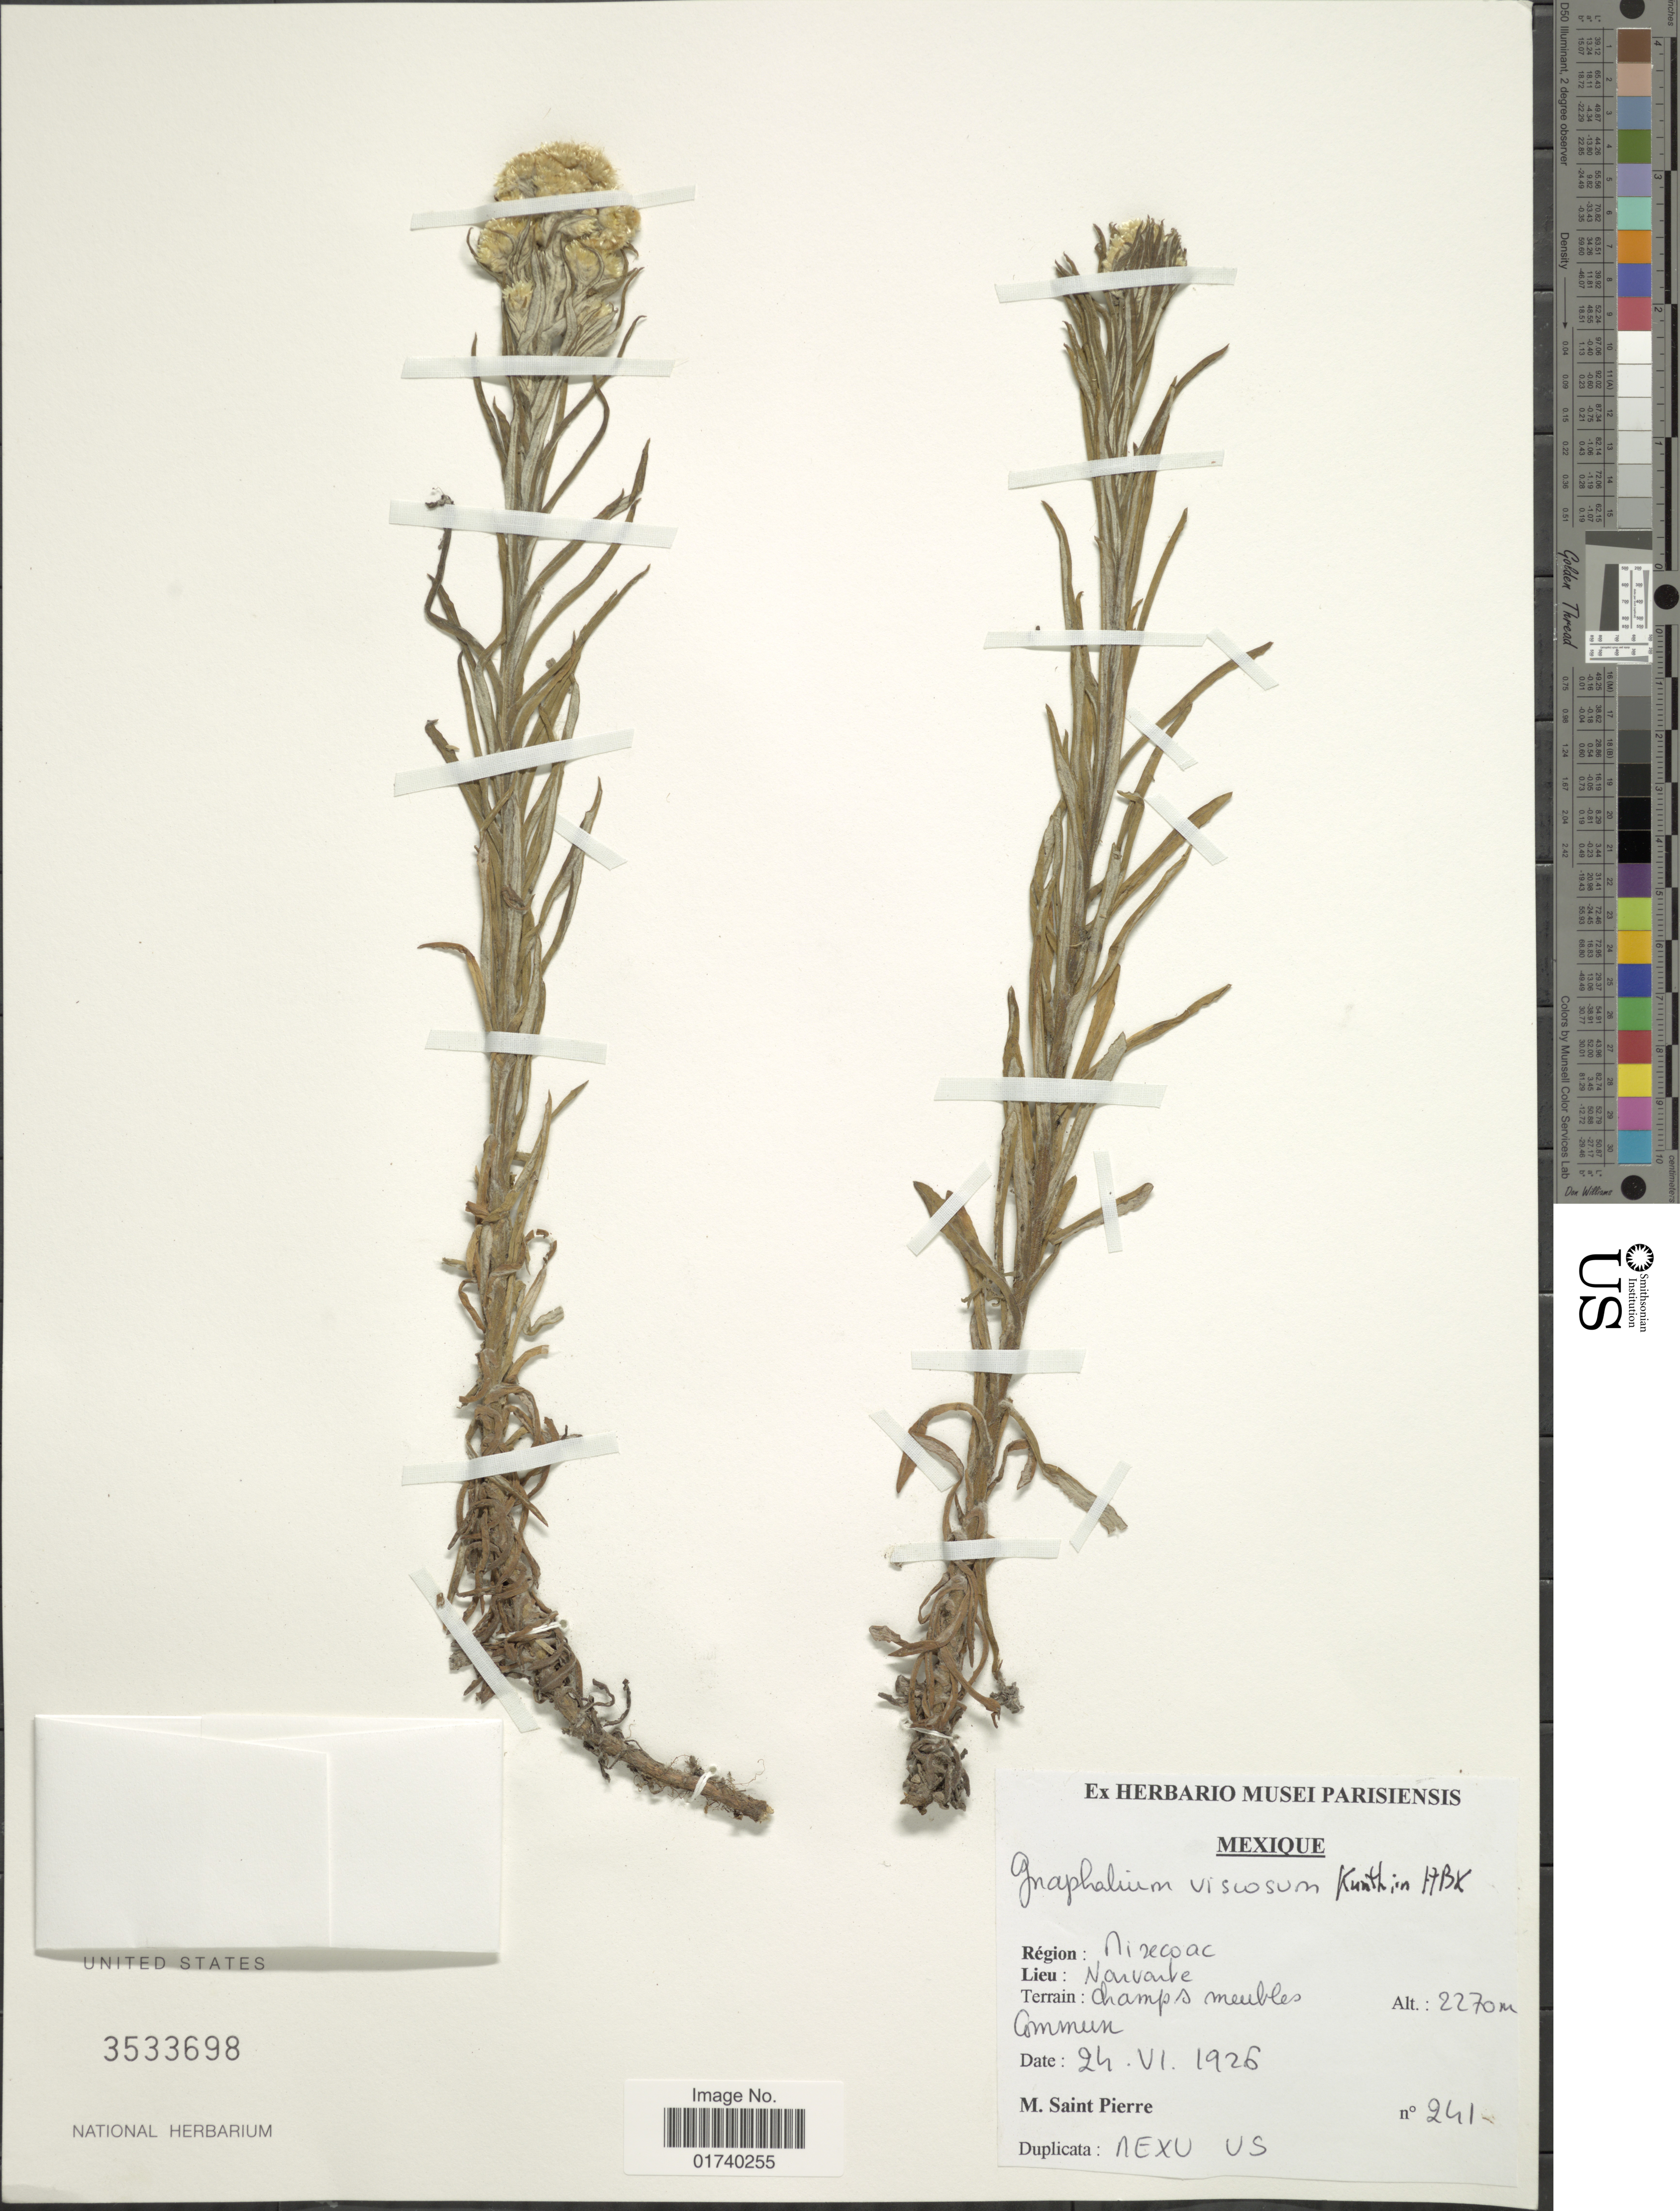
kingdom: Plantae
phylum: Tracheophyta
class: Magnoliopsida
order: Asterales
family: Asteraceae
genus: Pseudognaphalium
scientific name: Pseudognaphalium viscosum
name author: (Kunth) Anderb.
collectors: M. Saint-Pierre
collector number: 241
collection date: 1926-06-24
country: Mexico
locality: Nirecoac, Narvake Champs neubles.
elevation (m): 2270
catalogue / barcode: US 3533698